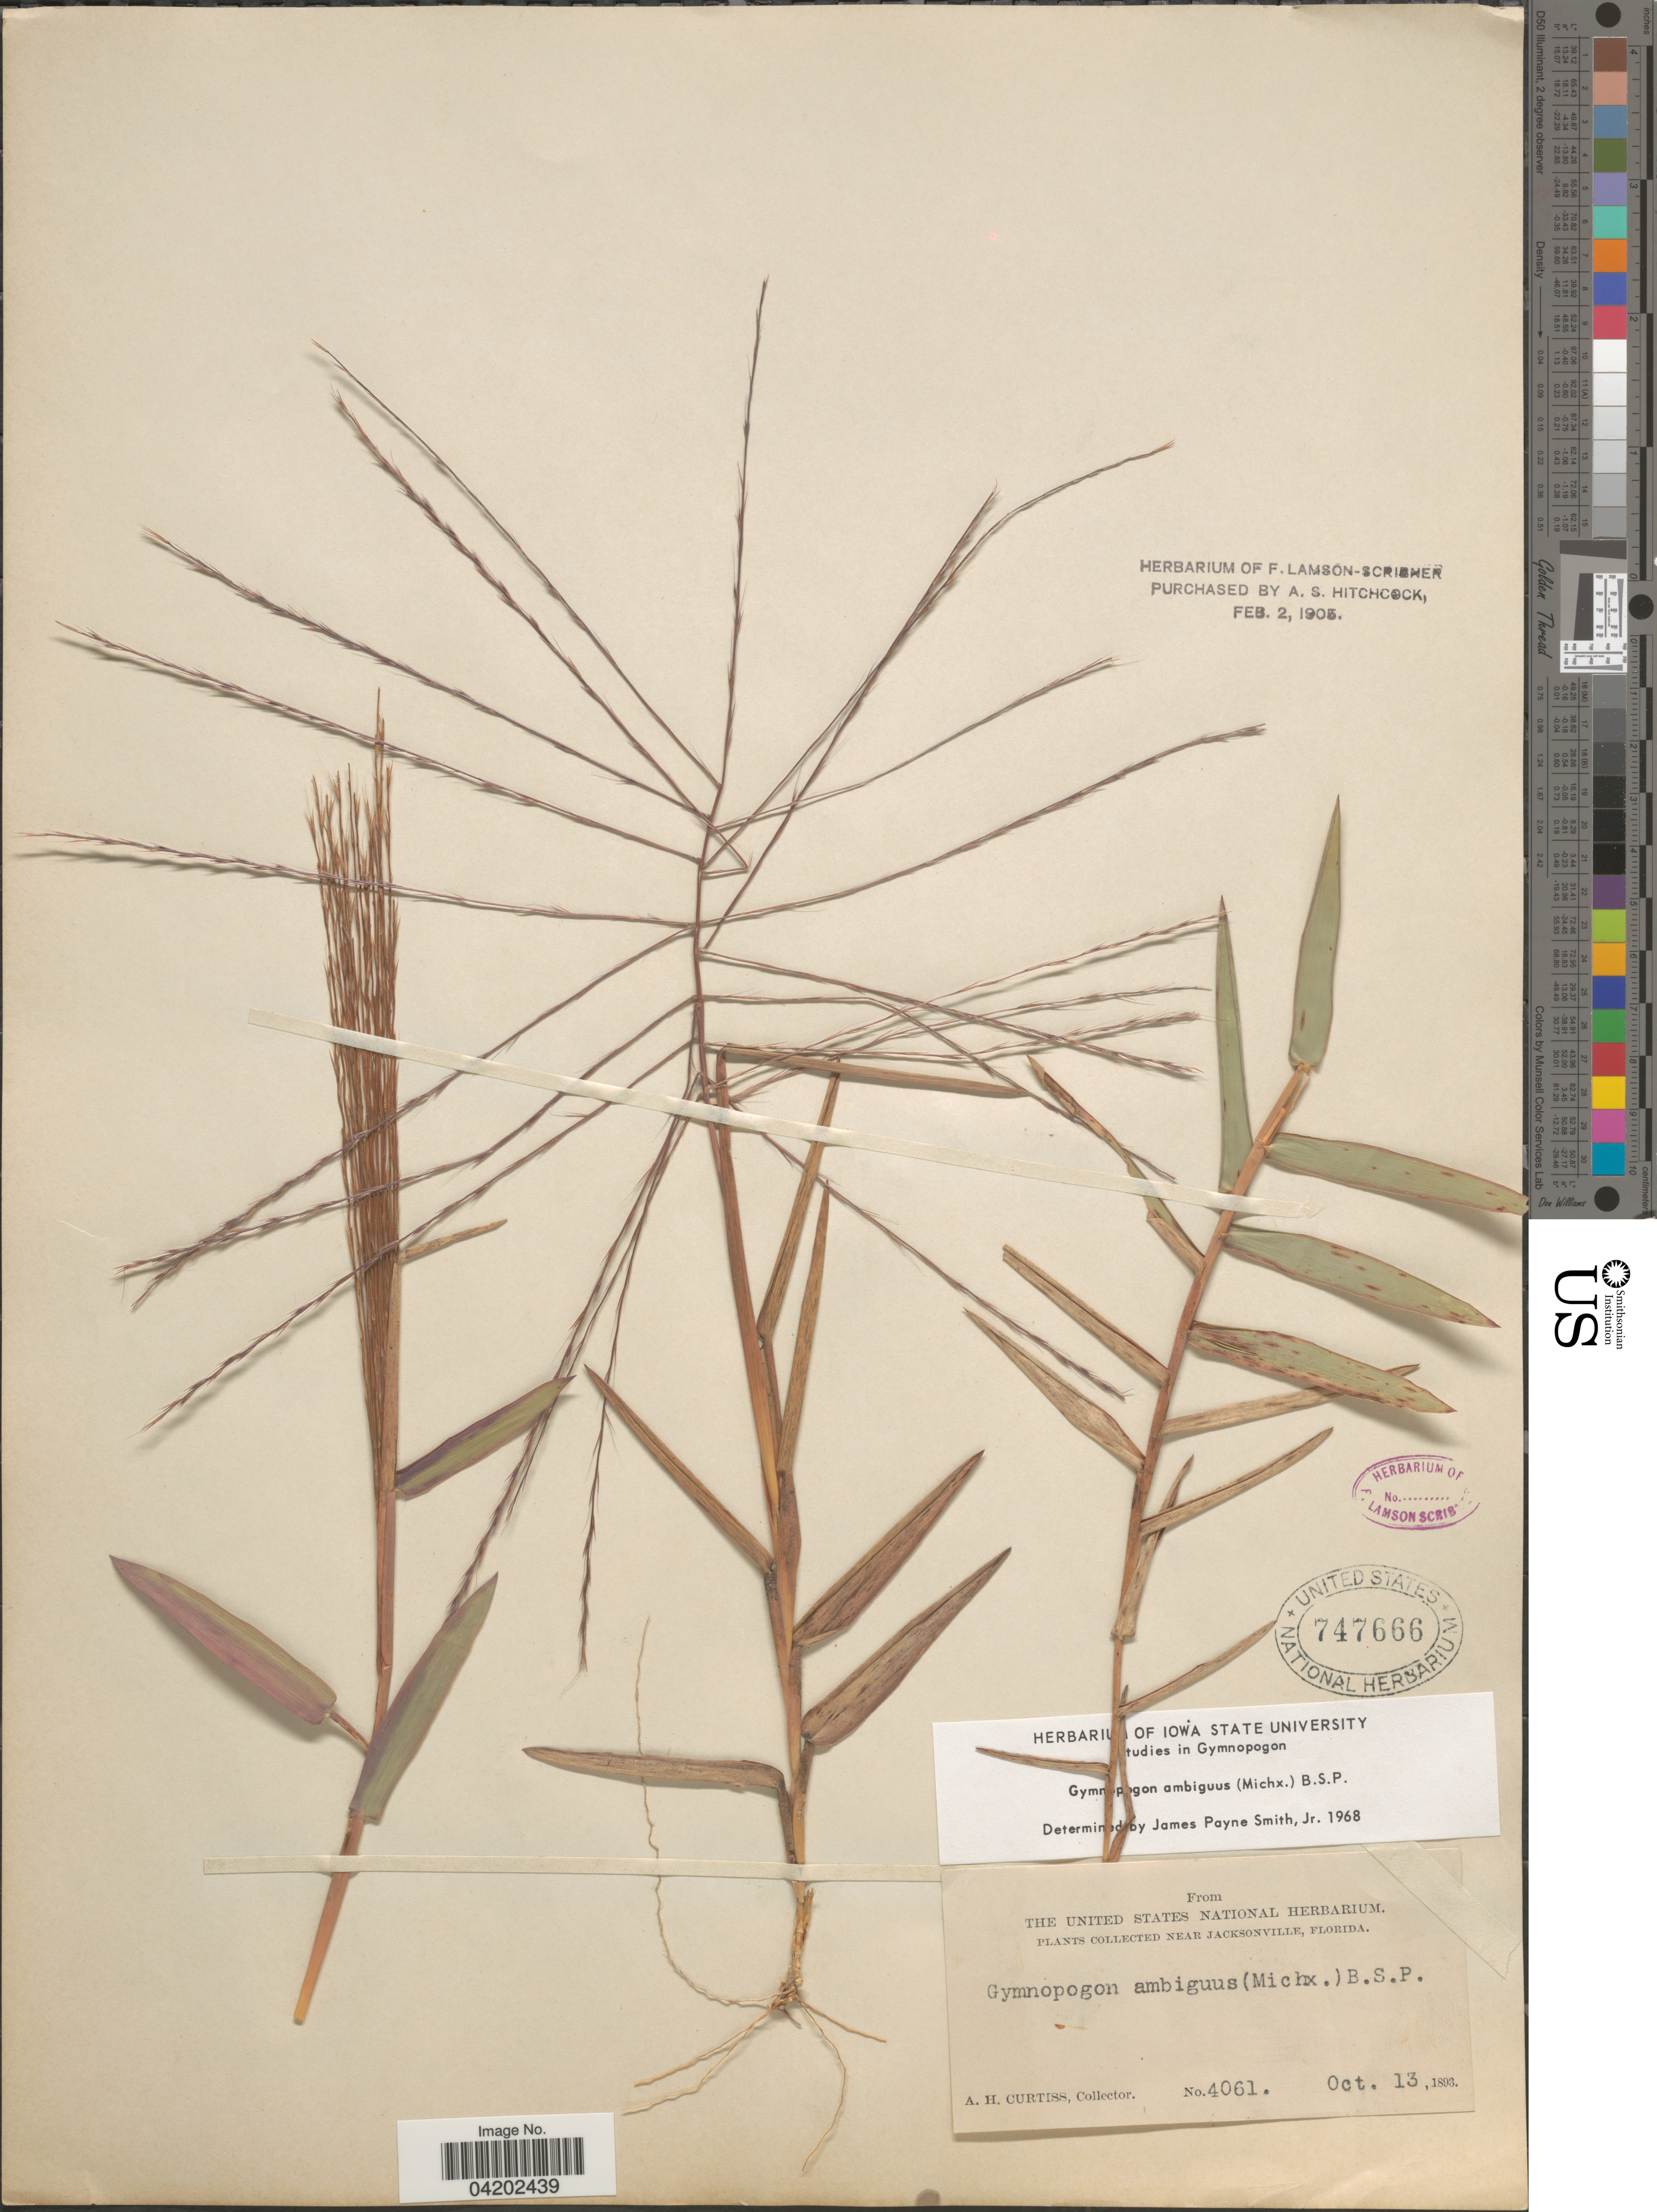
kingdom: Plantae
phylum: Tracheophyta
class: Liliopsida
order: Poales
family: Poaceae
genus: Gymnopogon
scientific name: Gymnopogon ambiguus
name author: (Michx.) Britton, Stearns & Poggenb.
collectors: A. H. Curtiss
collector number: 4061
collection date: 1893-10-13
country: United States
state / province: Florida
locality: Near Jacksonville.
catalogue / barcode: US 747666